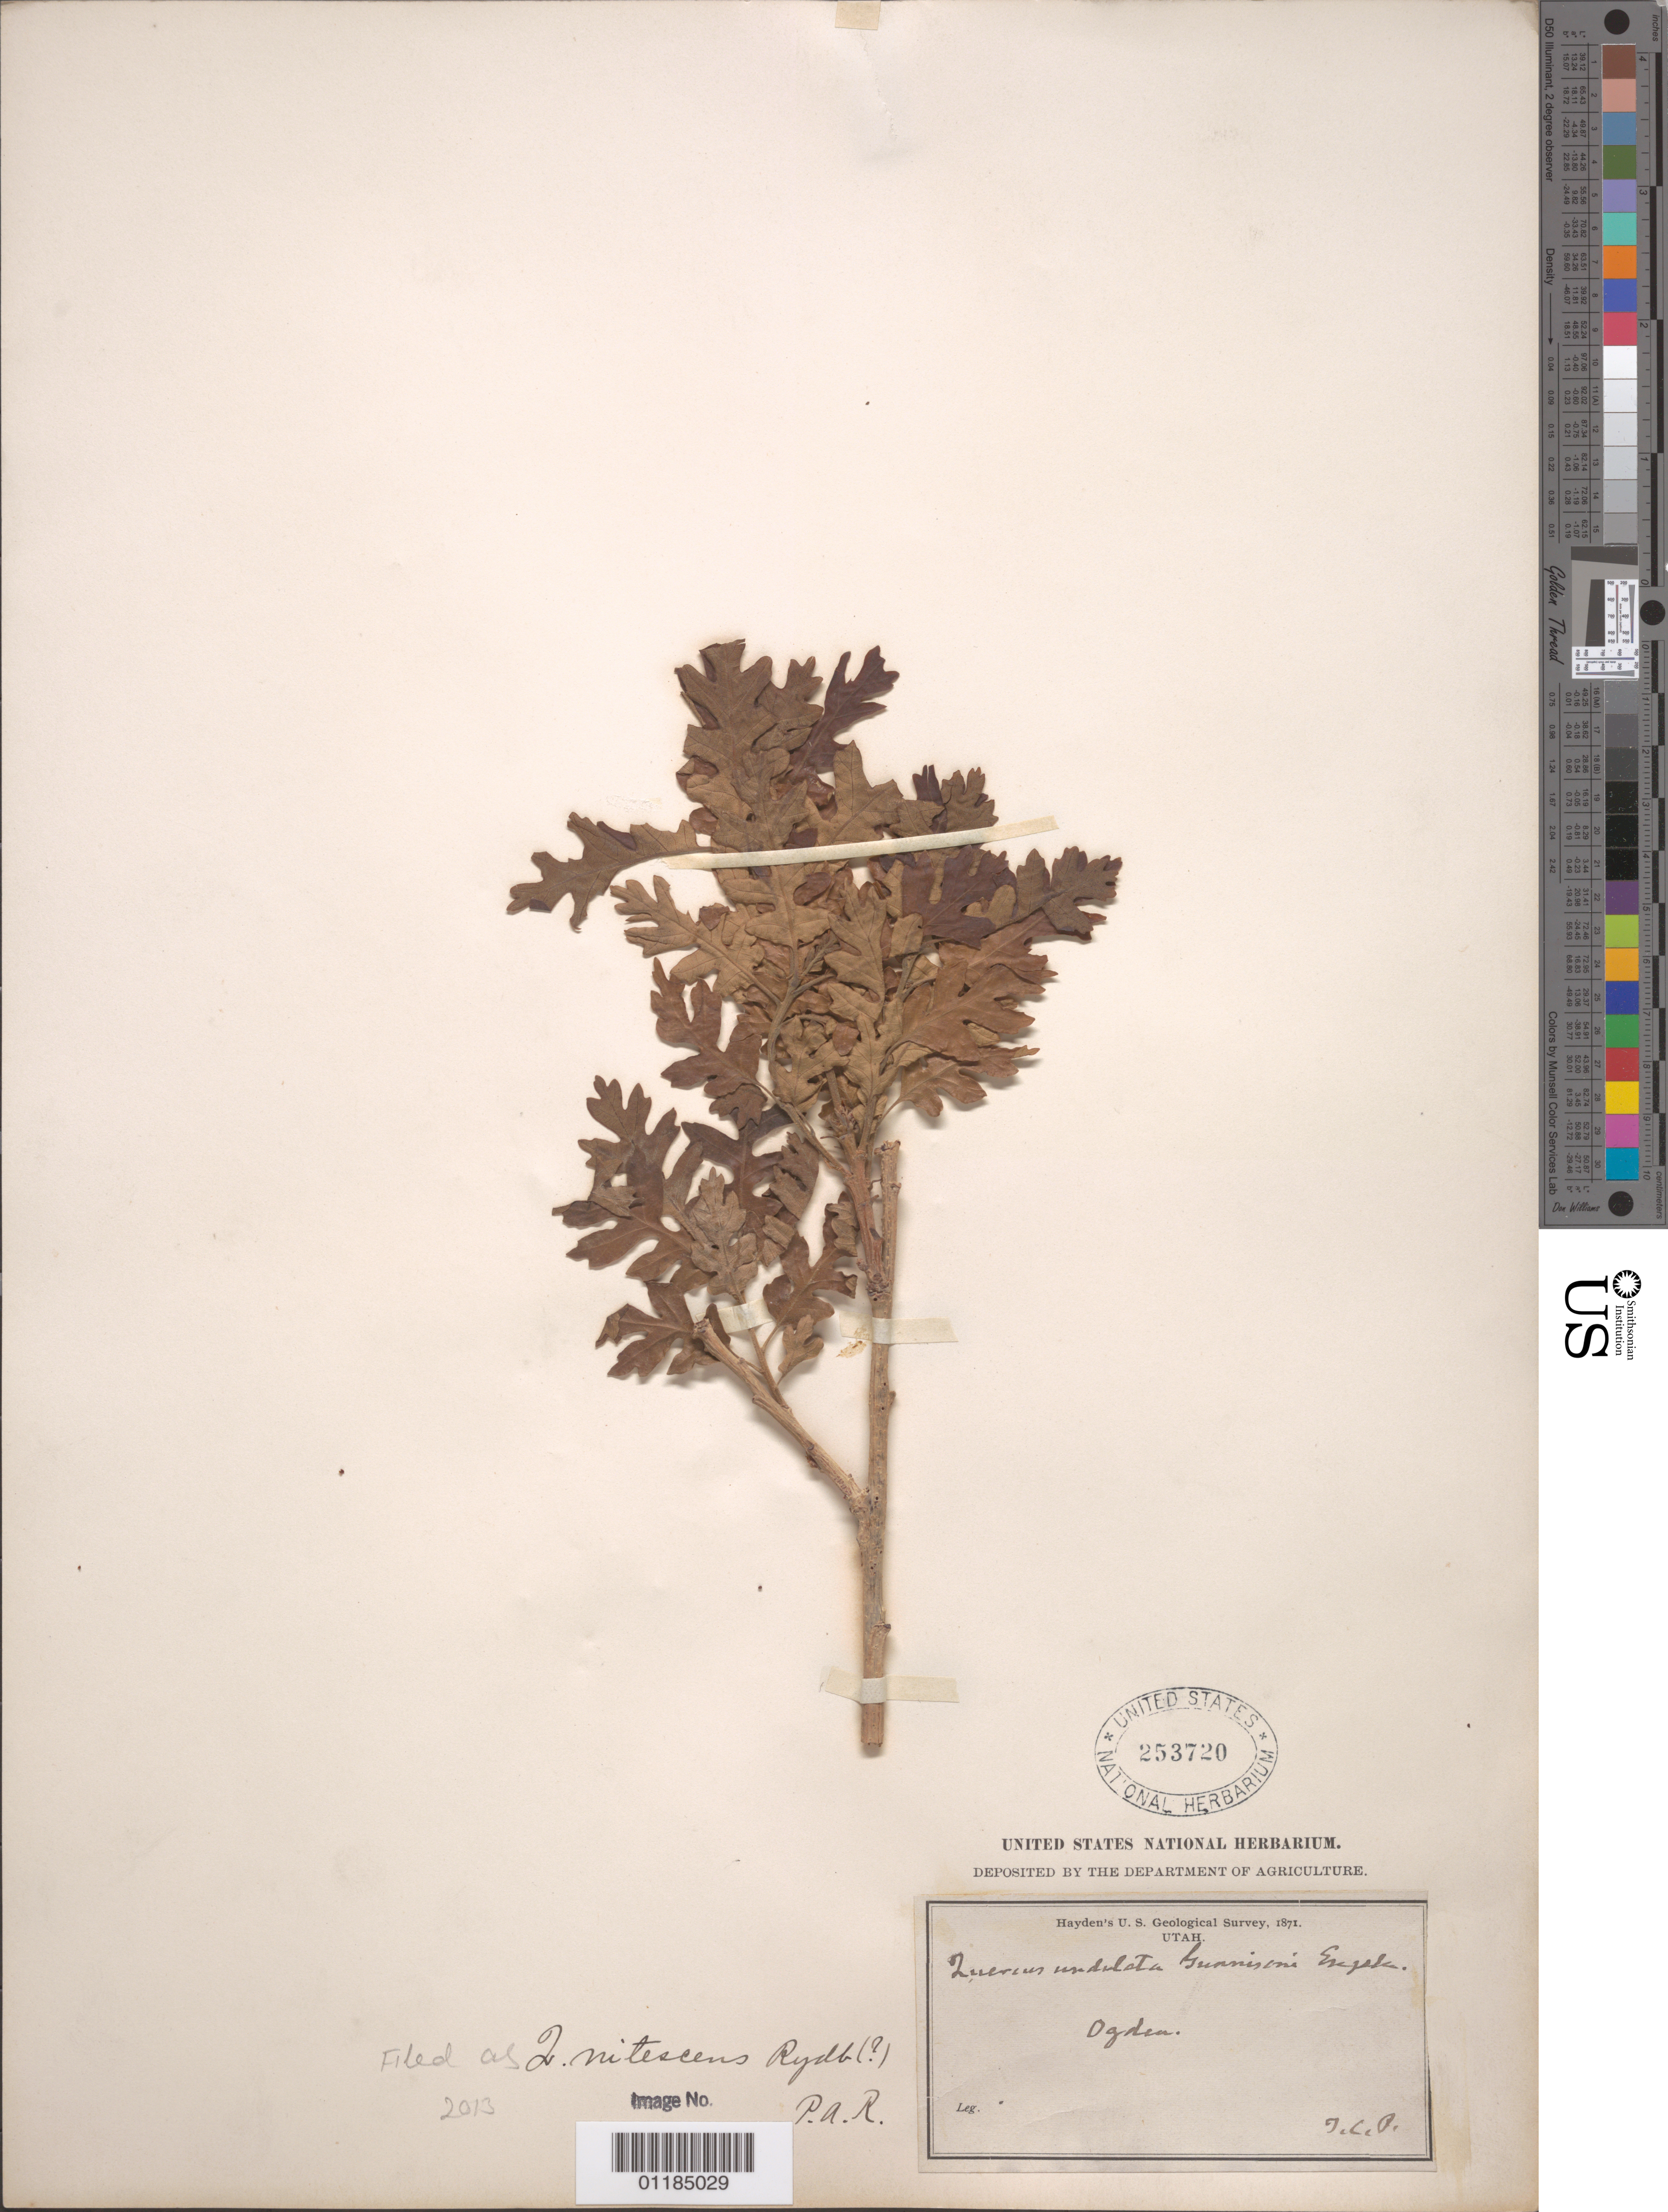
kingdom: Plantae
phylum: Tracheophyta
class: Magnoliopsida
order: Fagales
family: Fagaceae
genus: Quercus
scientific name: Quercus nitescens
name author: Rydb.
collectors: T. C. Porter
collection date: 1871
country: United States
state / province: Utah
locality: Ugden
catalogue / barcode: US 253720